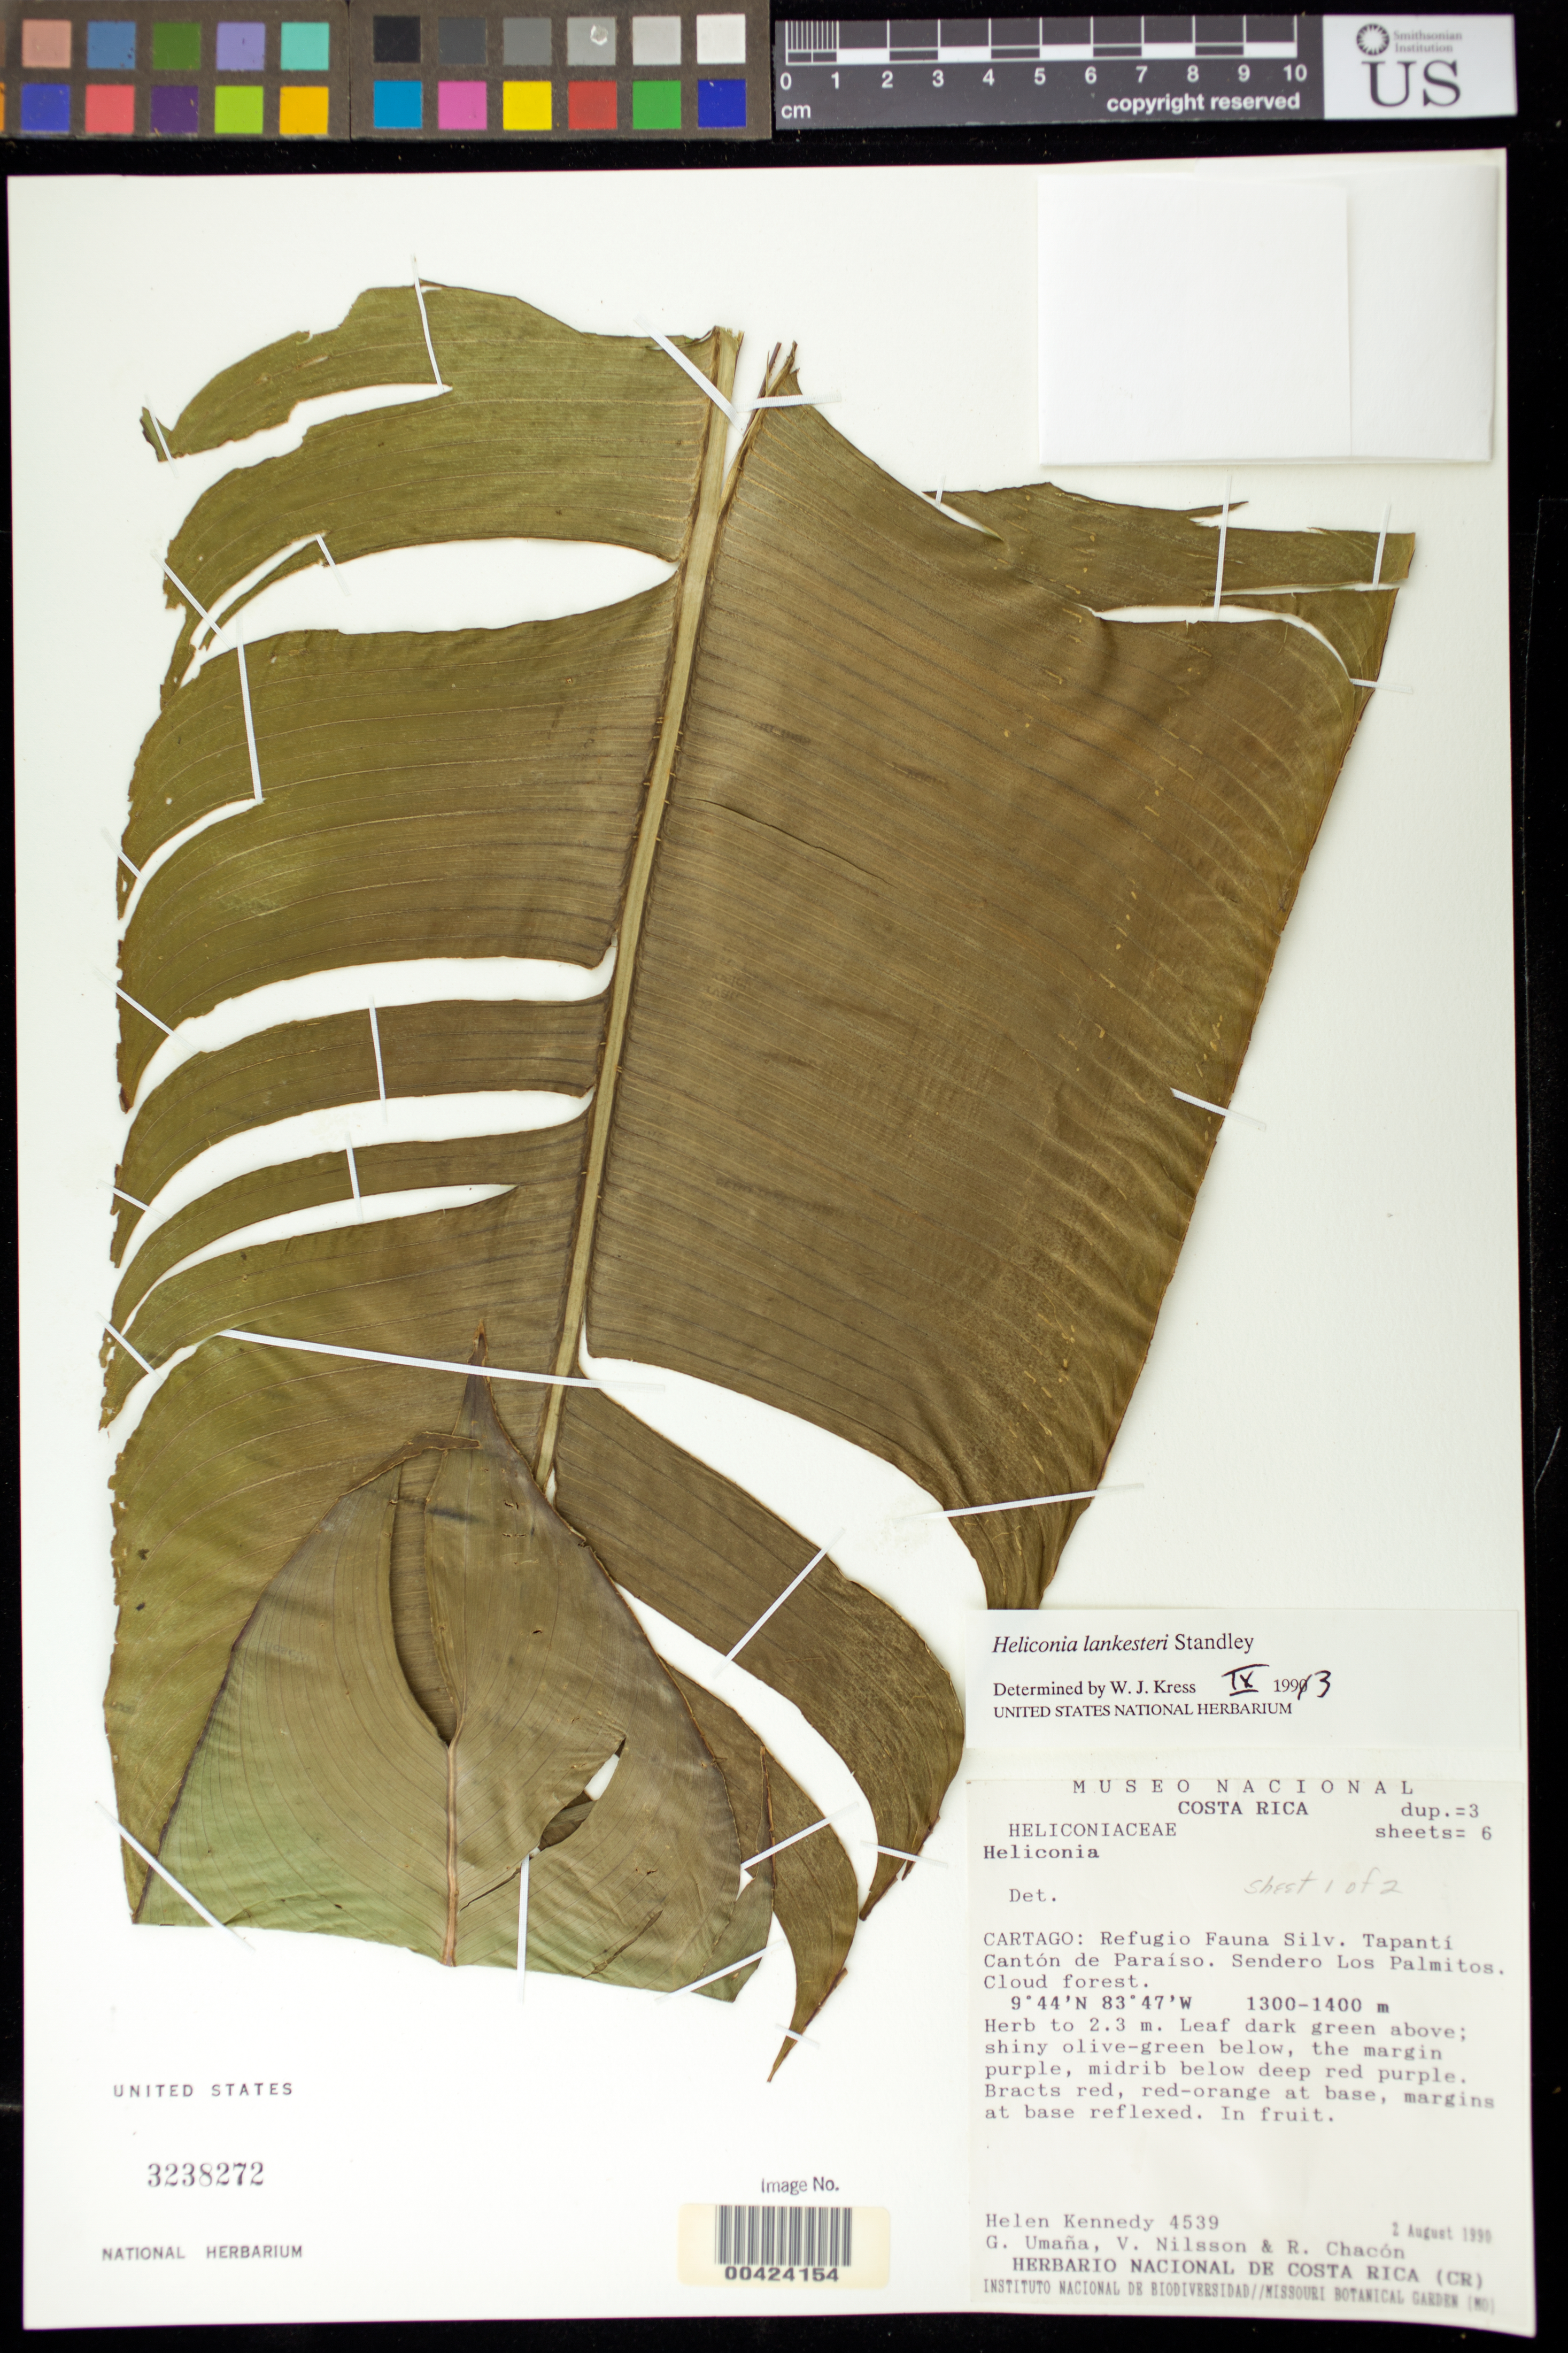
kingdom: Plantae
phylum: Tracheophyta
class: Liliopsida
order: Zingiberales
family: Heliconiaceae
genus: Heliconia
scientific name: Heliconia lankesteri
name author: Standl.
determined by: Kress, W. J., (US), Smithsonian Institution - National Museum of Natural History (UNITED STATES)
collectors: H. Kennedy, G. M. Umaña D., V. Nilsson & R. Chacon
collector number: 4539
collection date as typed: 02 Aug 1990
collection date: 1990-08-02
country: Costa Rica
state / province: Cartago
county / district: Paraíso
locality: Refugio fauna silv.; tapanti; canton de paraiso; sendero los palmitos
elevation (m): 1300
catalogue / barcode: US 3238272